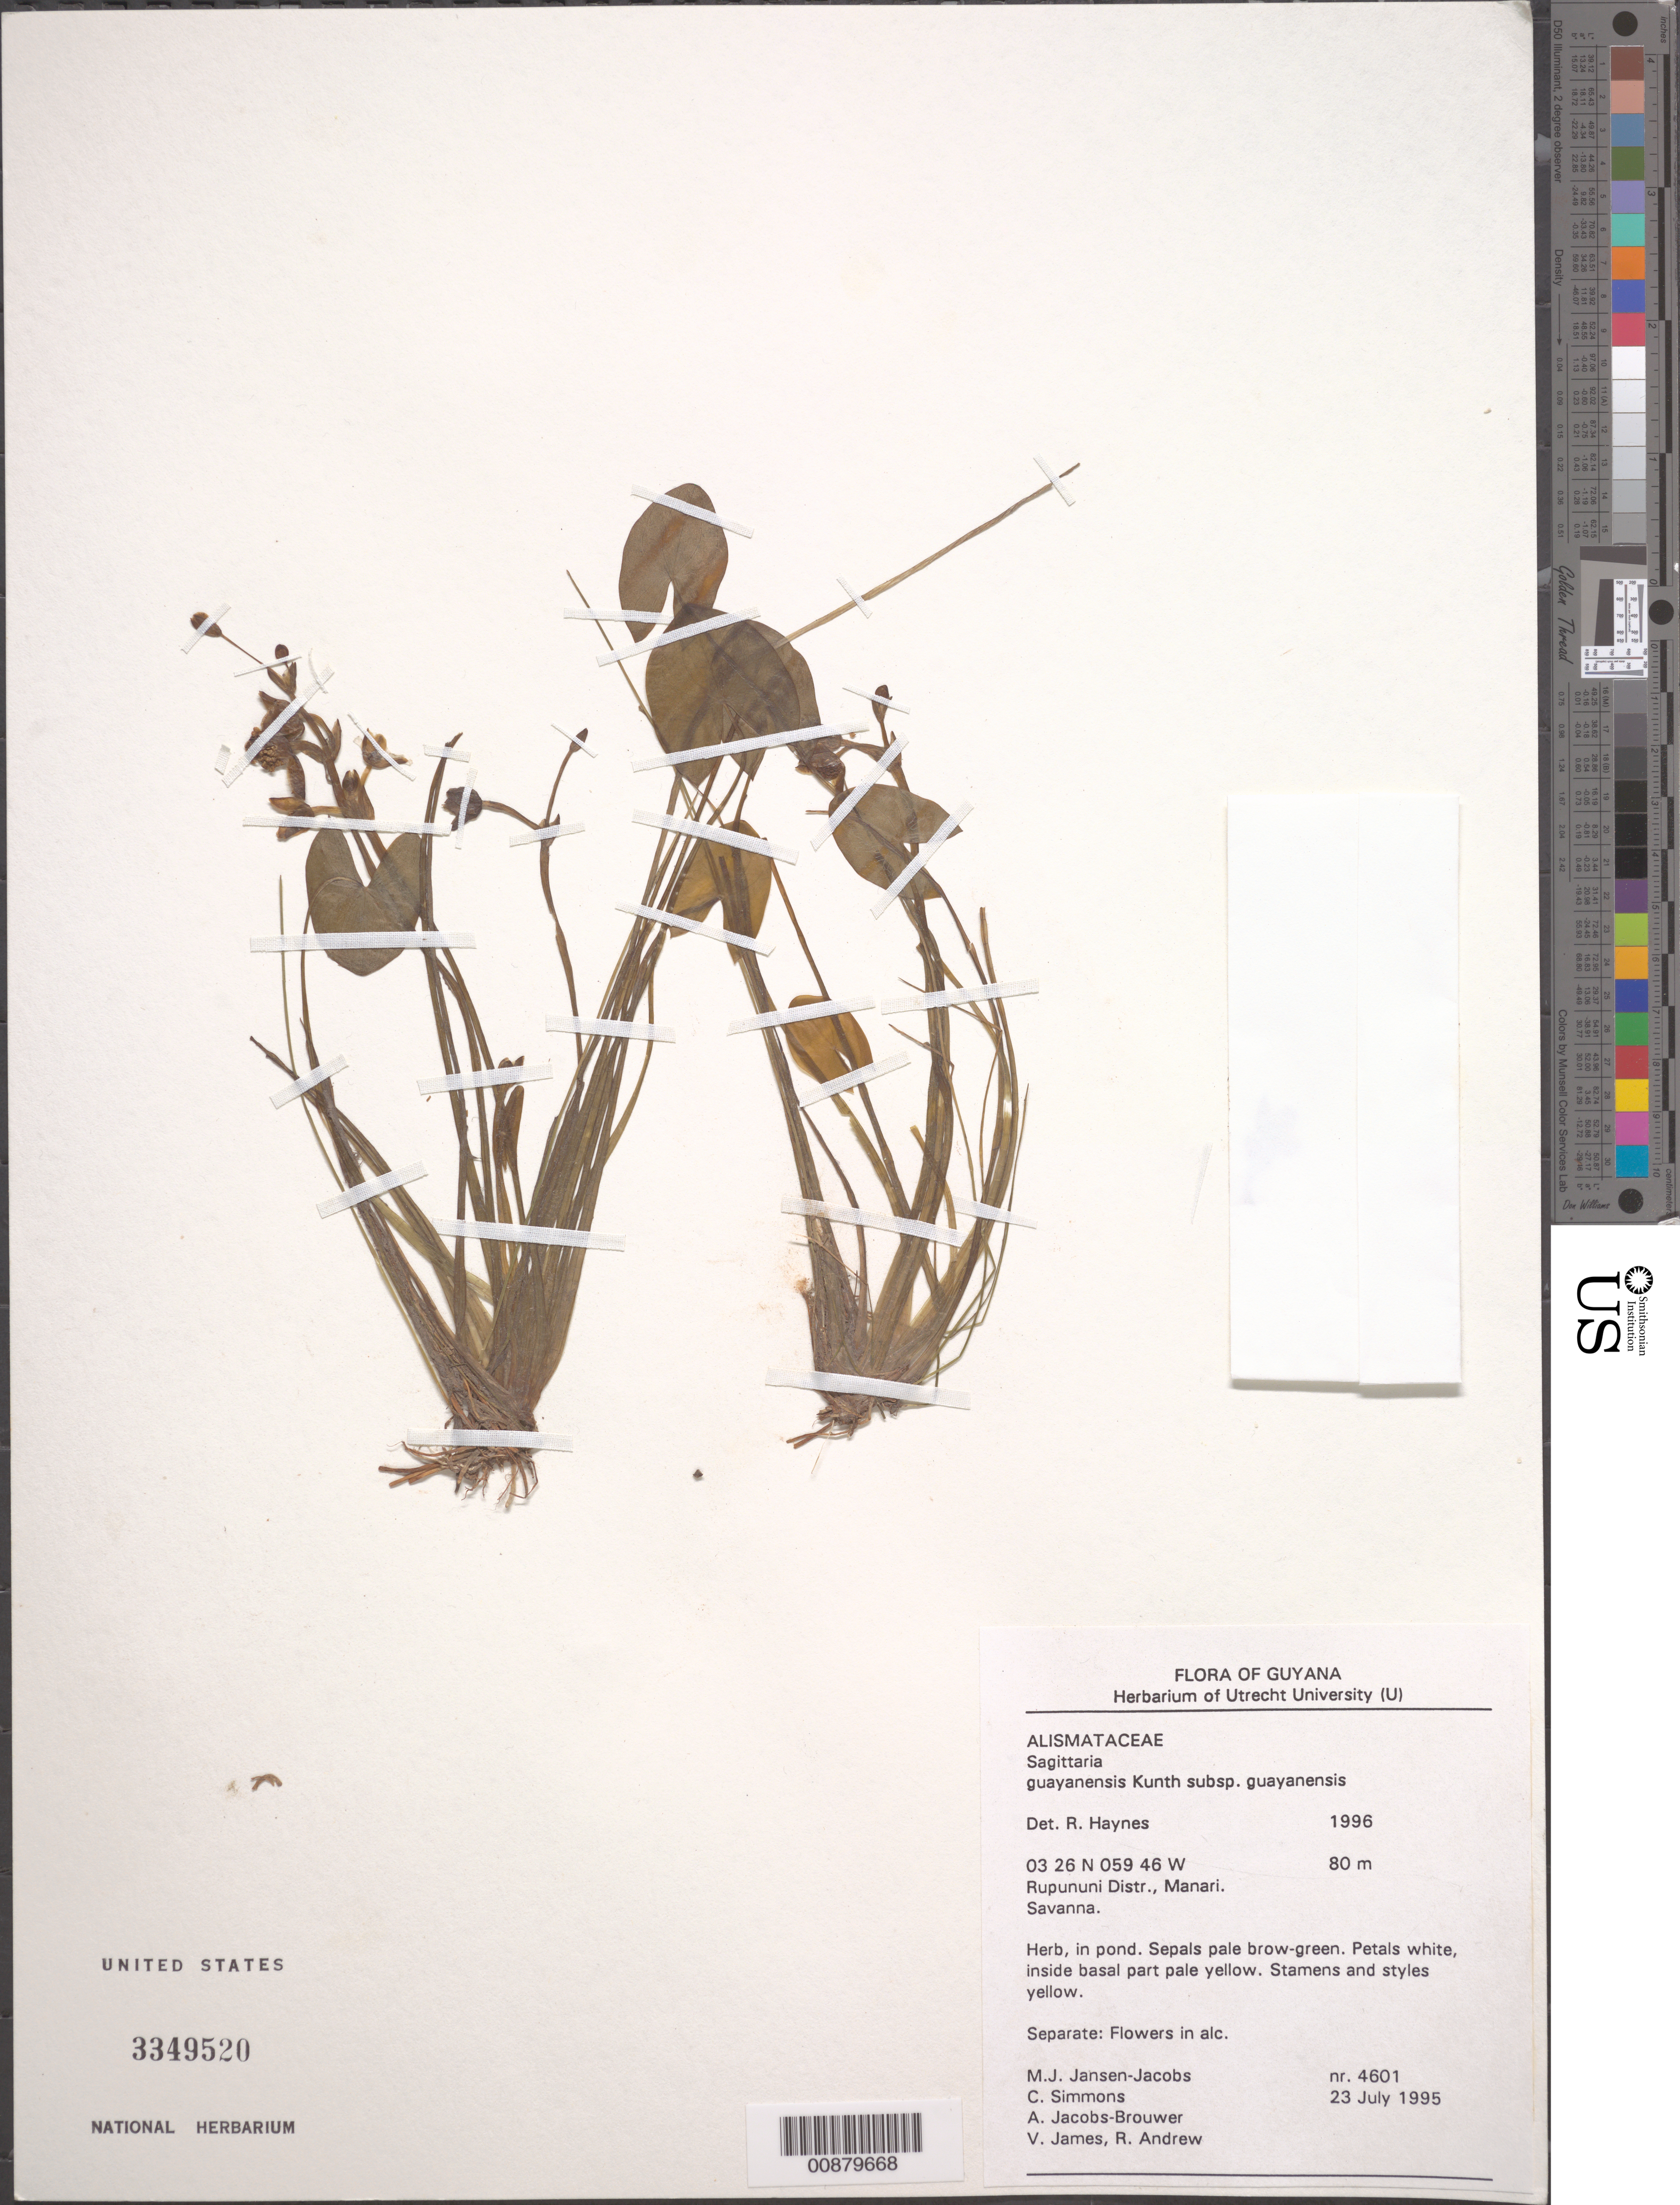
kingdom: Plantae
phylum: Tracheophyta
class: Liliopsida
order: Alismatales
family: Alismataceae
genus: Sagittaria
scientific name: Sagittaria guayanensis subsp. guayanensis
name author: Kunth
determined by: Haynes, R.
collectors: M. J. Jansen-Jacobs, C. Simons, A. Jacobs-Brouwer, V. James & R. Andrew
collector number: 4601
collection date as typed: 23-Jul-95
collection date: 1995-07-23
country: Guyana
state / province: U. Takutu-U. Essequibo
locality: Manari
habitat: Savanna; in pond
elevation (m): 80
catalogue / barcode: US 3349520